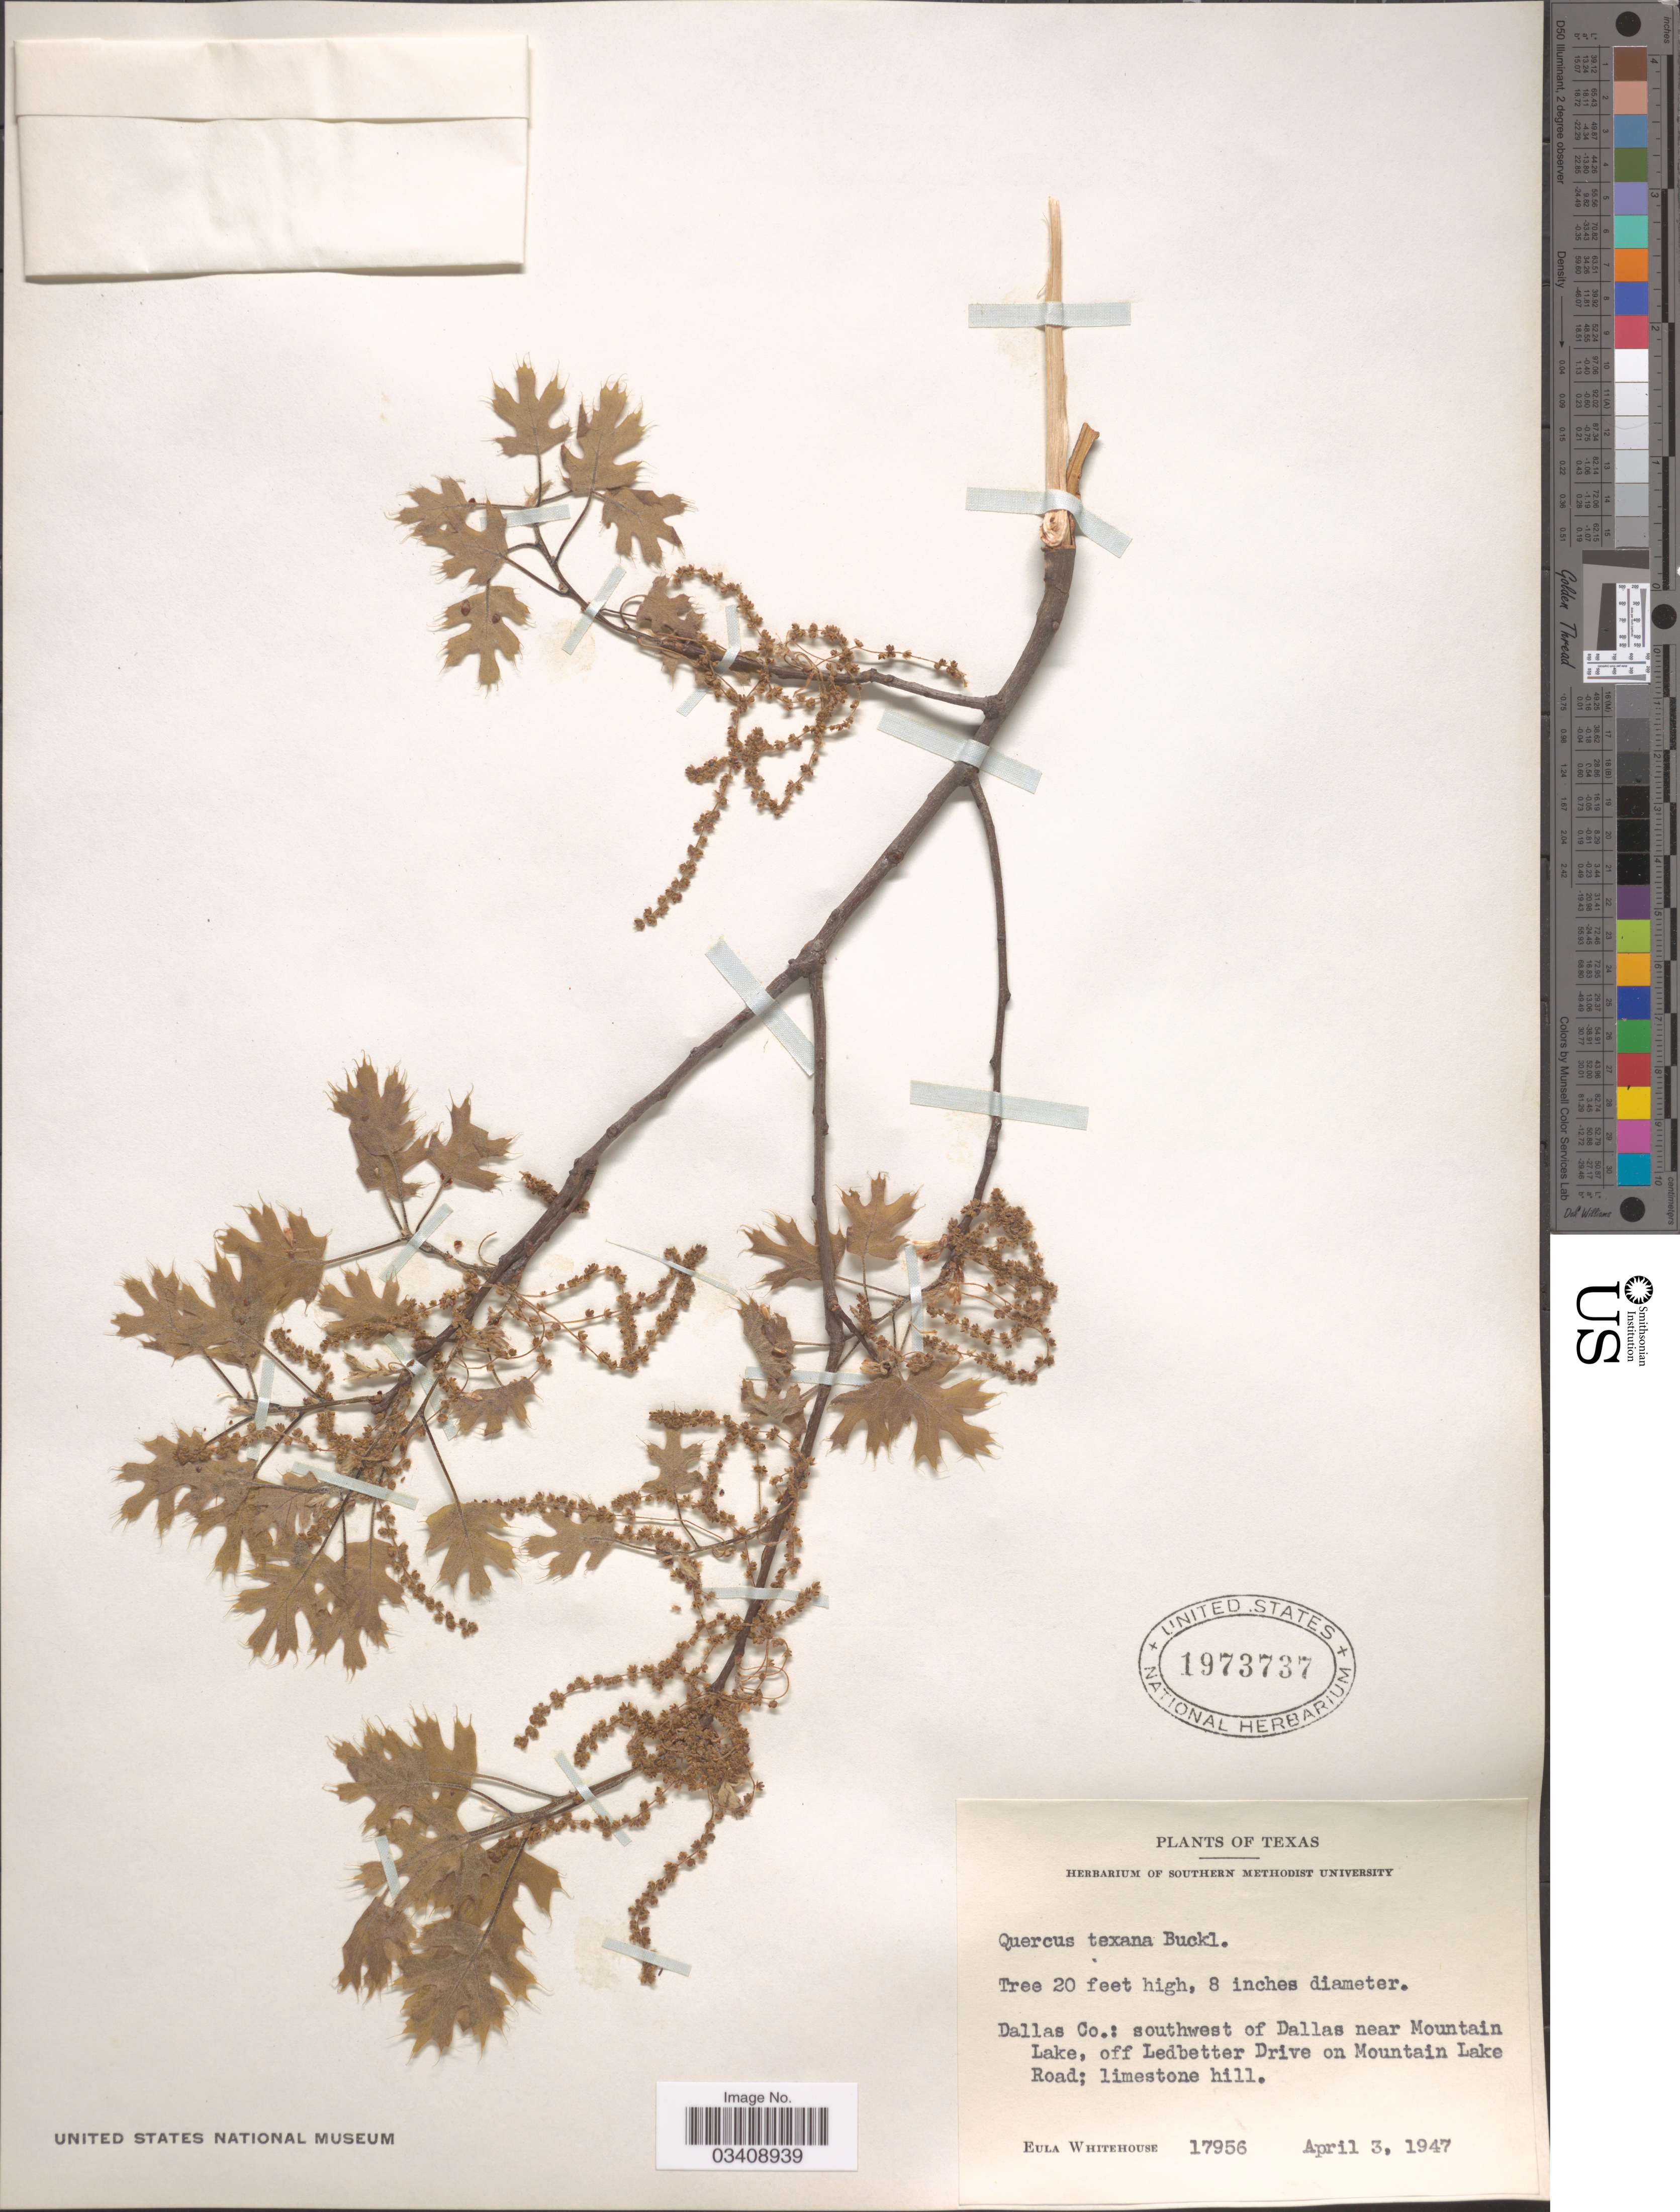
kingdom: Plantae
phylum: Tracheophyta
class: Magnoliopsida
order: Fagales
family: Fagaceae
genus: Quercus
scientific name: Quercus texana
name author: Buckley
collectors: E. Whitehouse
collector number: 17956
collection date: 1947-04-03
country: United States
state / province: Texas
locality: Dallas Co.: southwest of Dallas near Mountain Lake, off Ledbetter Drive on Mountain Lake Road.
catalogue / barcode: US 1973737